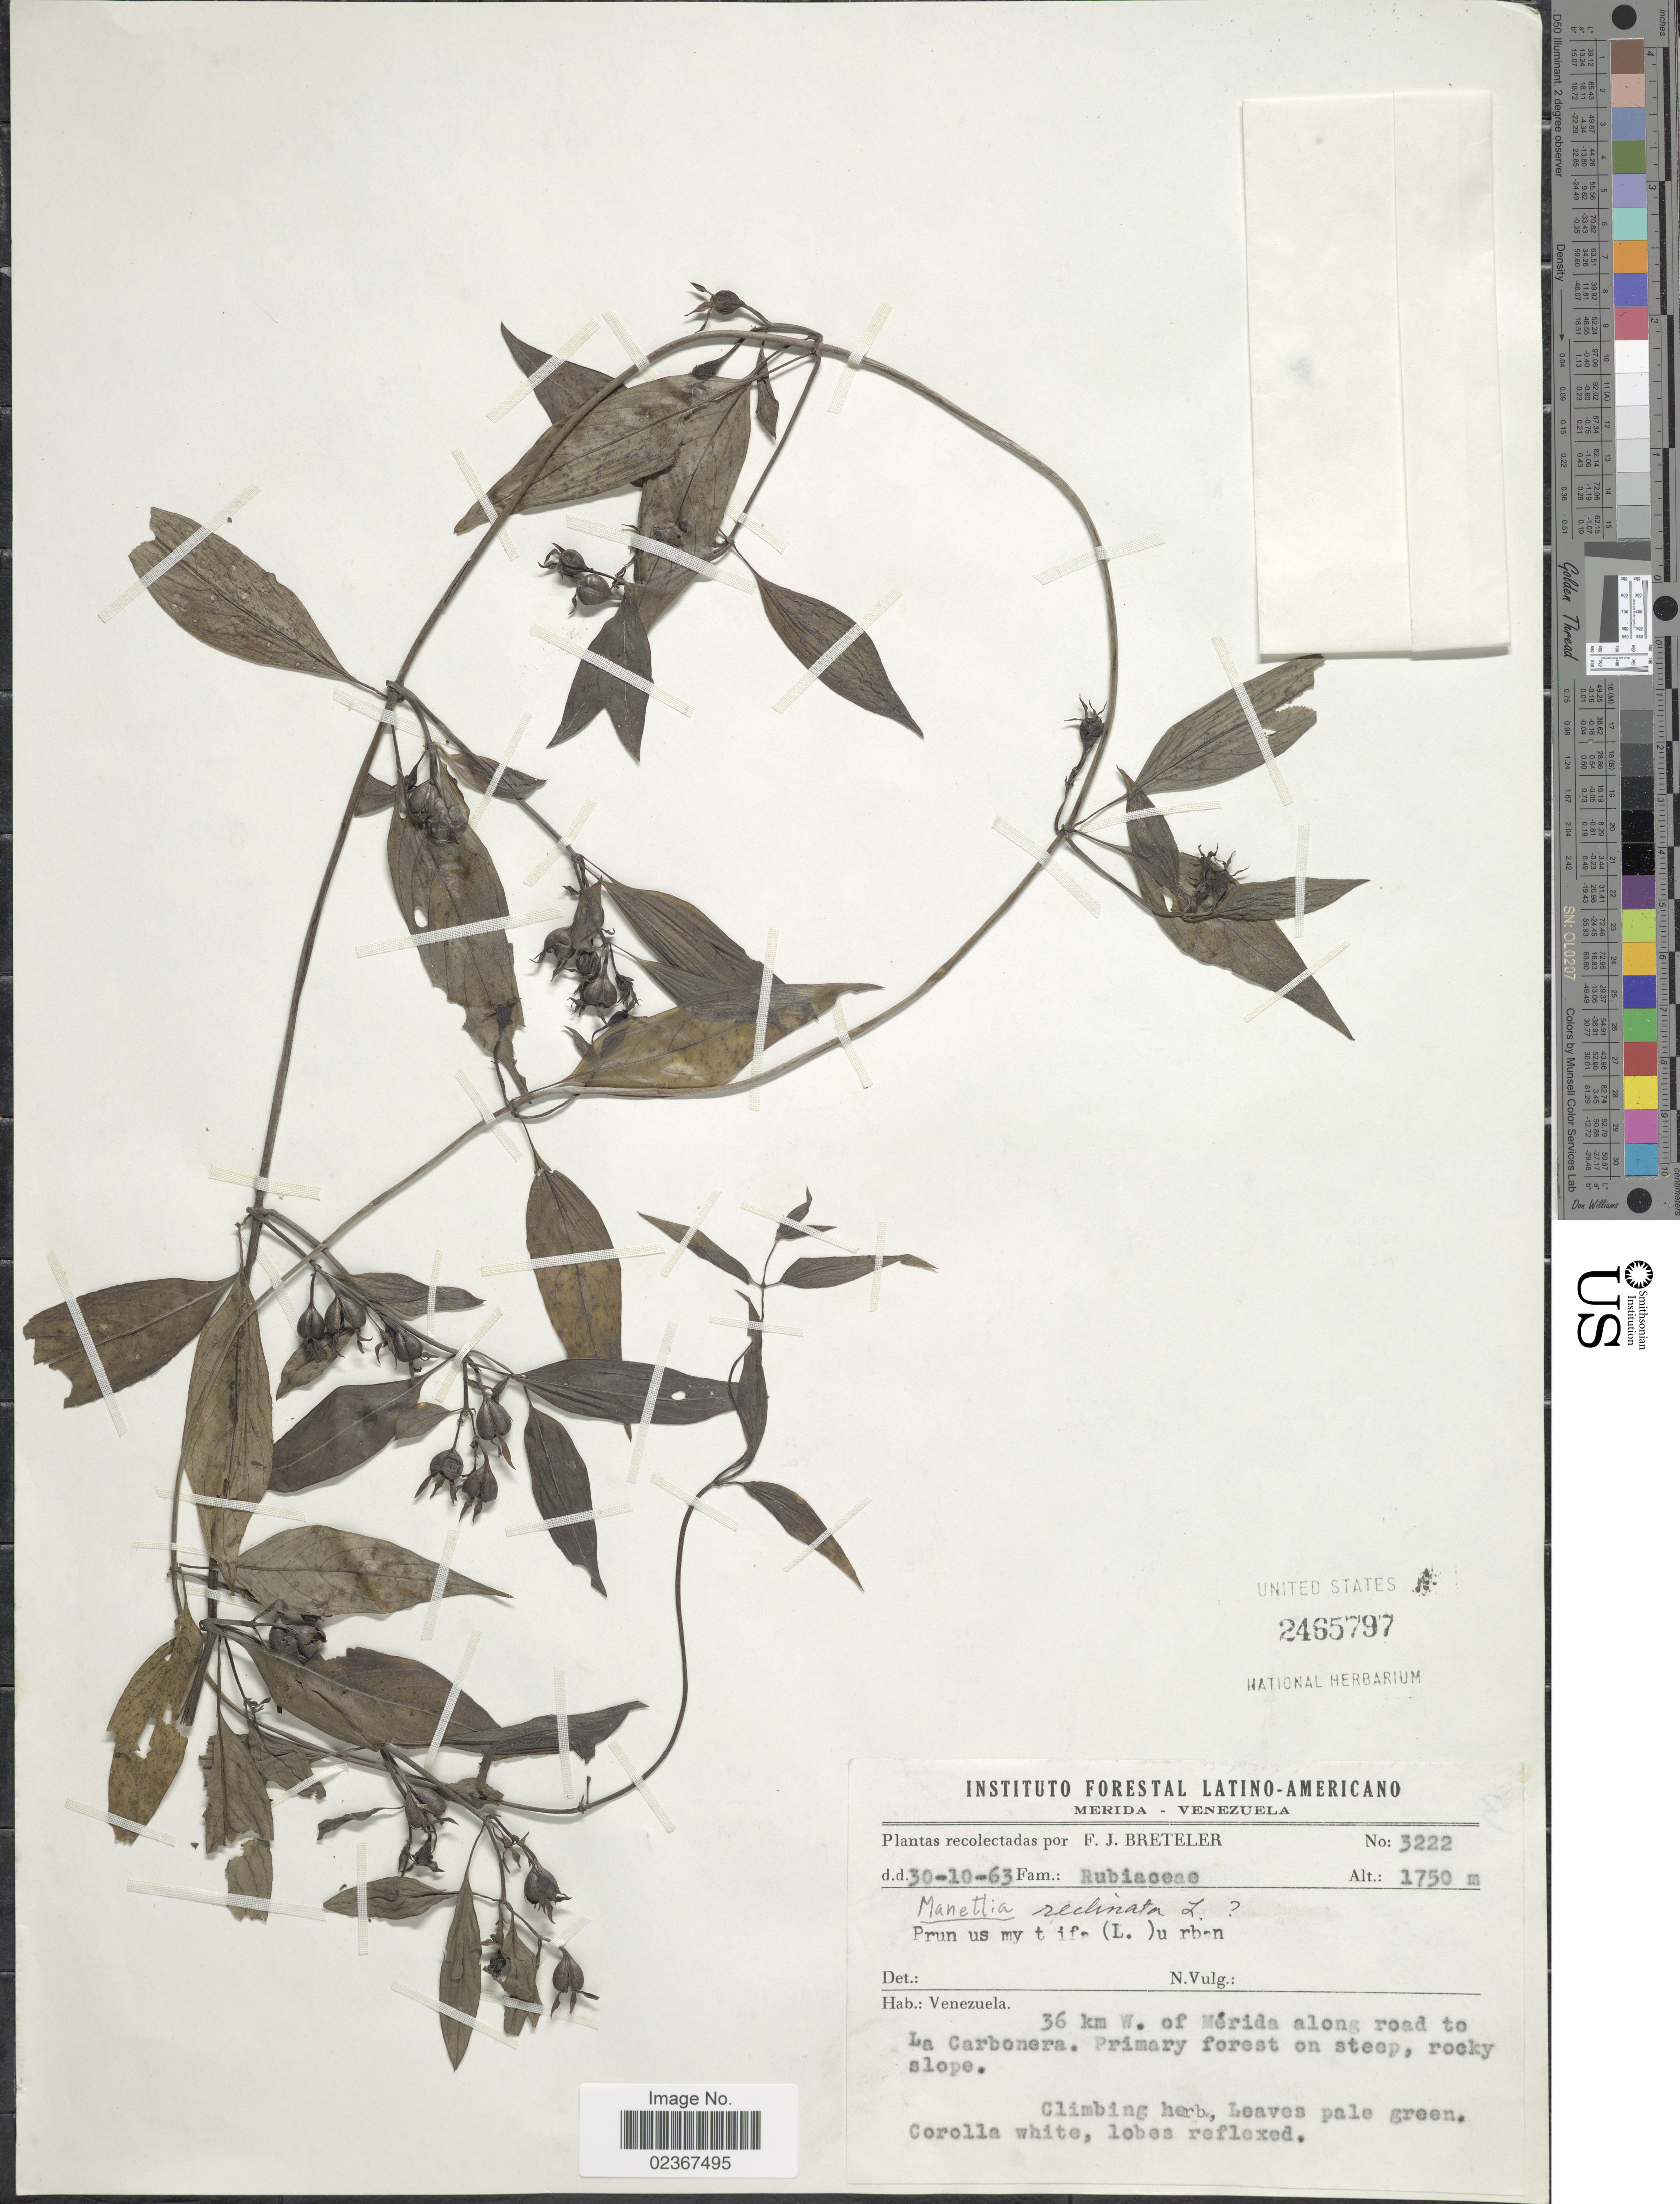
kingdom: Plantae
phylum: Tracheophyta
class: Magnoliopsida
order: Gentianales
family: Rubiaceae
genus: Manettia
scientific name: Manettia reclinata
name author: L.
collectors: F. J. Breteler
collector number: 3222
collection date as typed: Transcribed d/m/y: 30/10/63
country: Venezuela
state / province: Mérida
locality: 36 km W. of Merida along road to La Carbonera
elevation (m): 1750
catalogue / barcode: US 2465797